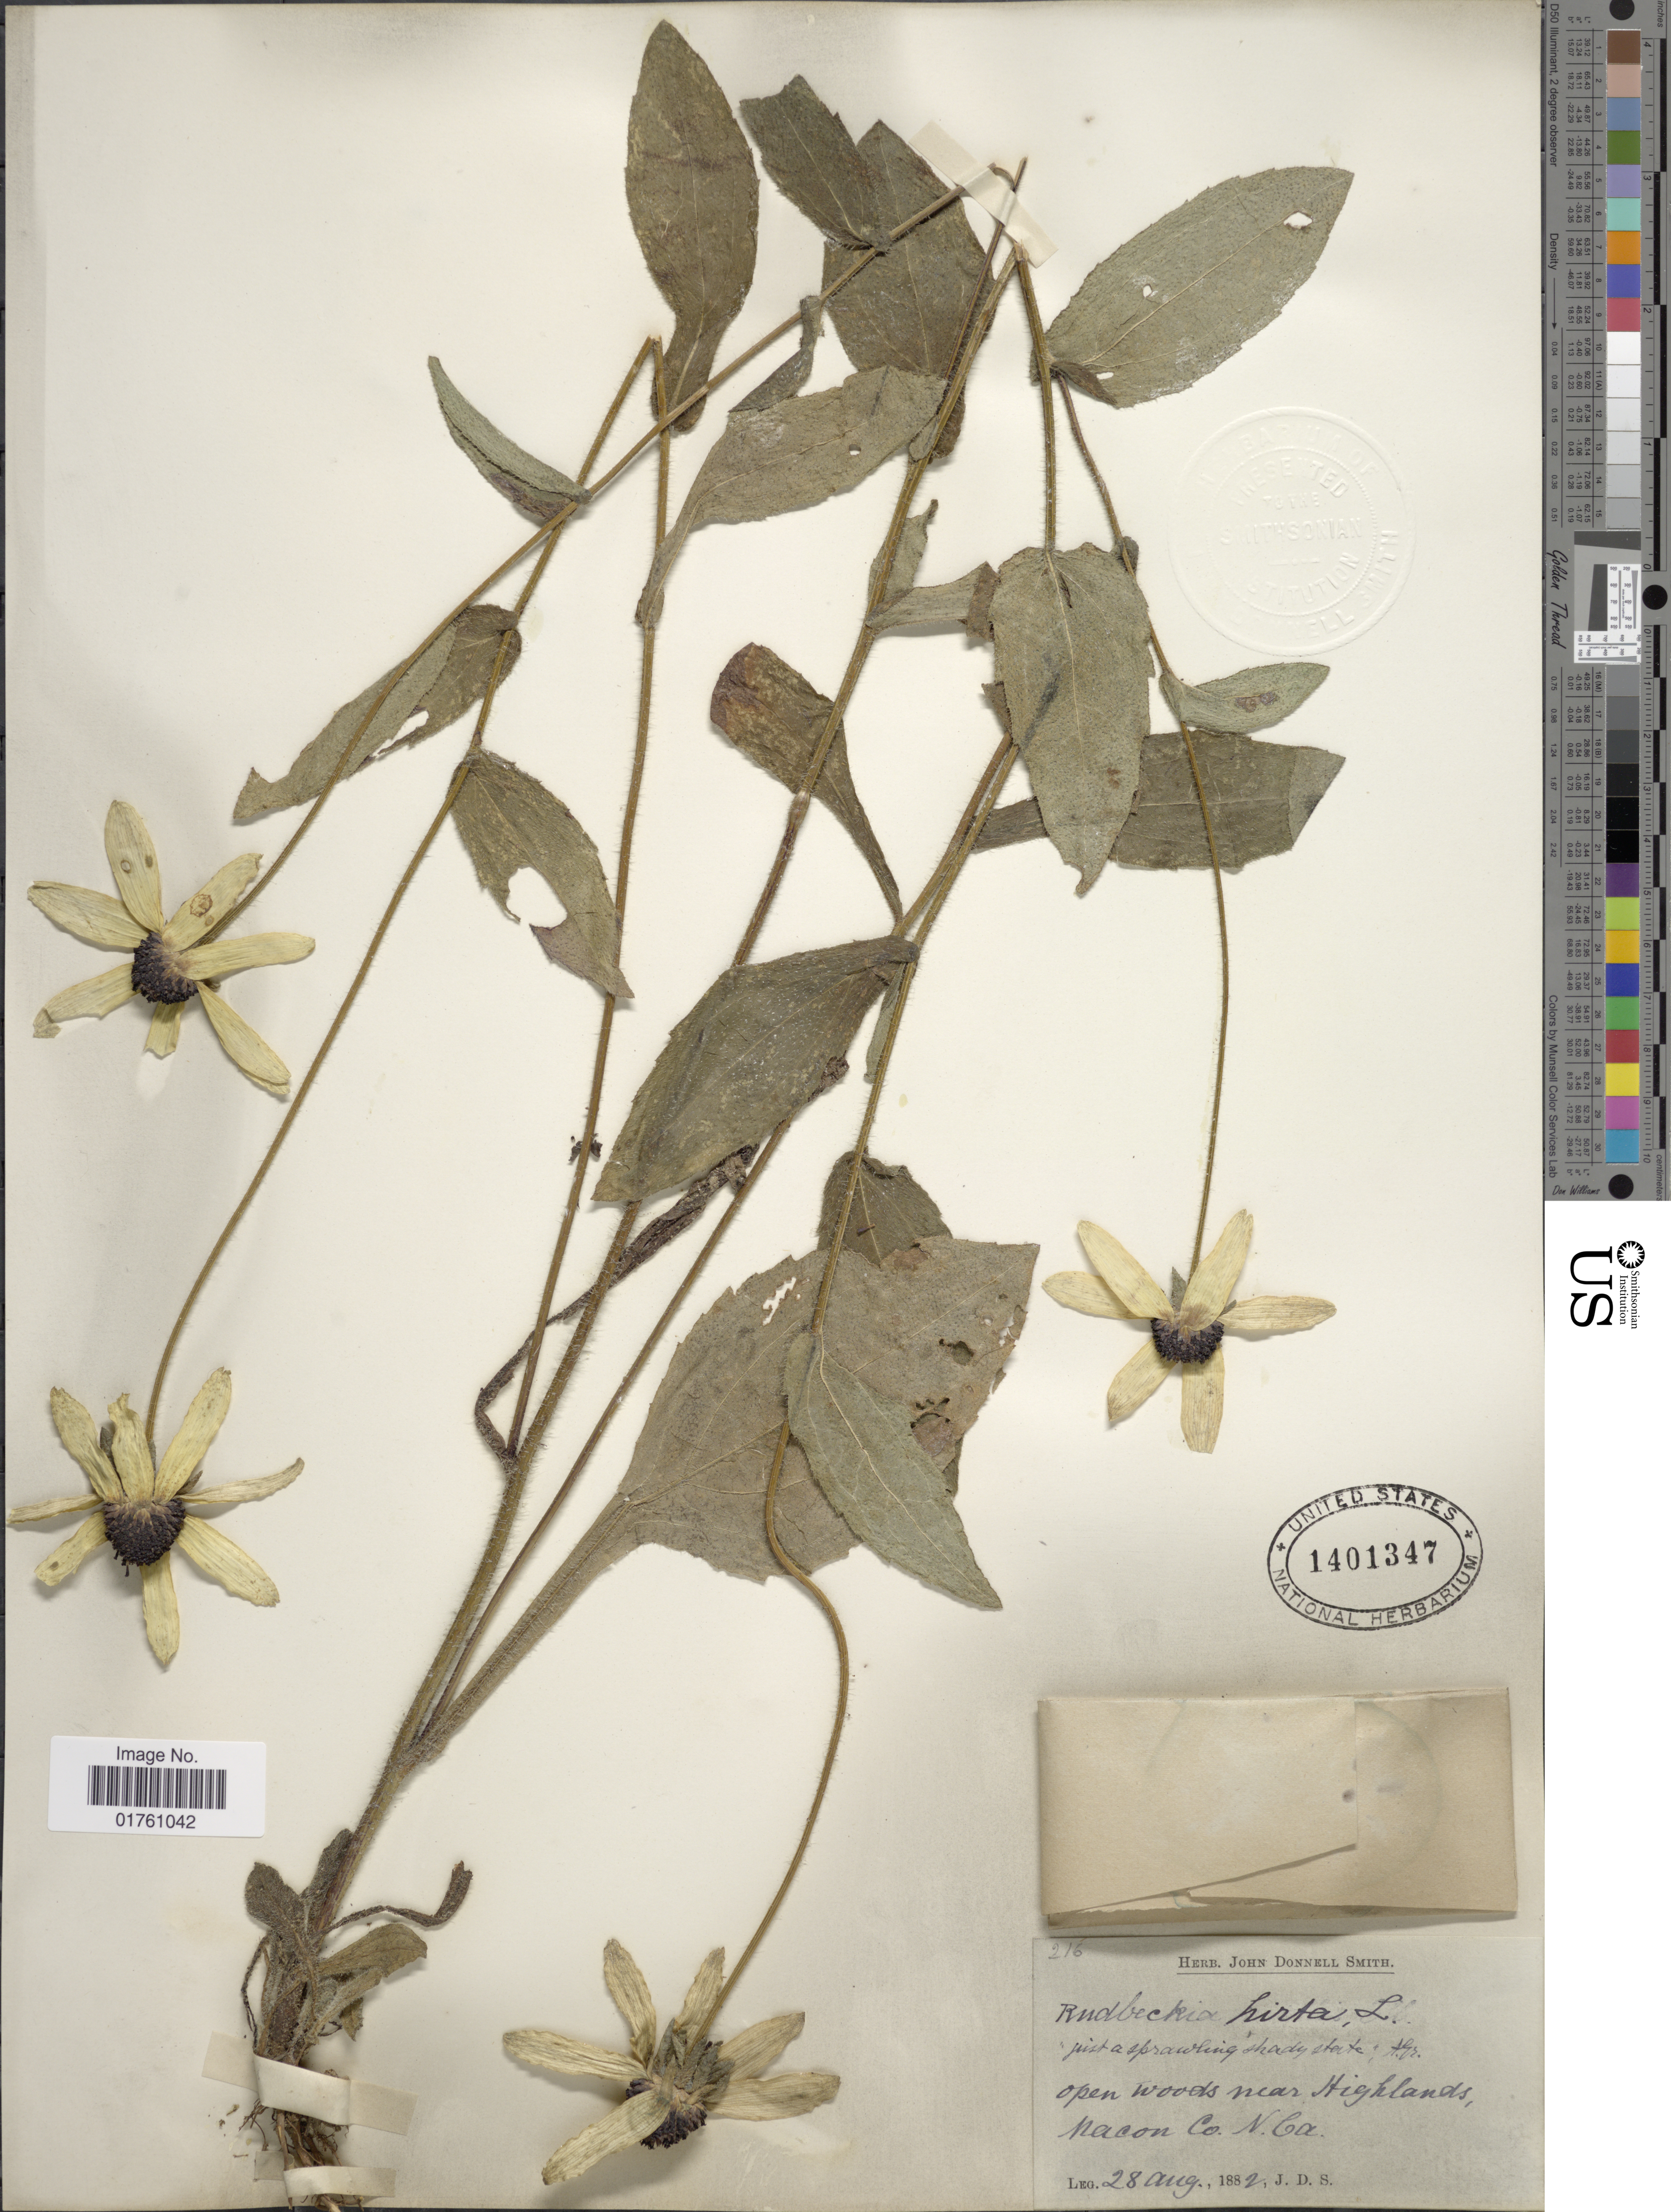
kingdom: Plantae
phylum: Tracheophyta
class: Magnoliopsida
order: Asterales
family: Asteraceae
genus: Rudbeckia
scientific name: Rudbeckia hirta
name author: L.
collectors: J. Donnell Smith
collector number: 216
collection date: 1882-08-28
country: United States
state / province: North Carolina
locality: Open woods near Highlands, Nacon Co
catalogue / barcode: US 1401347